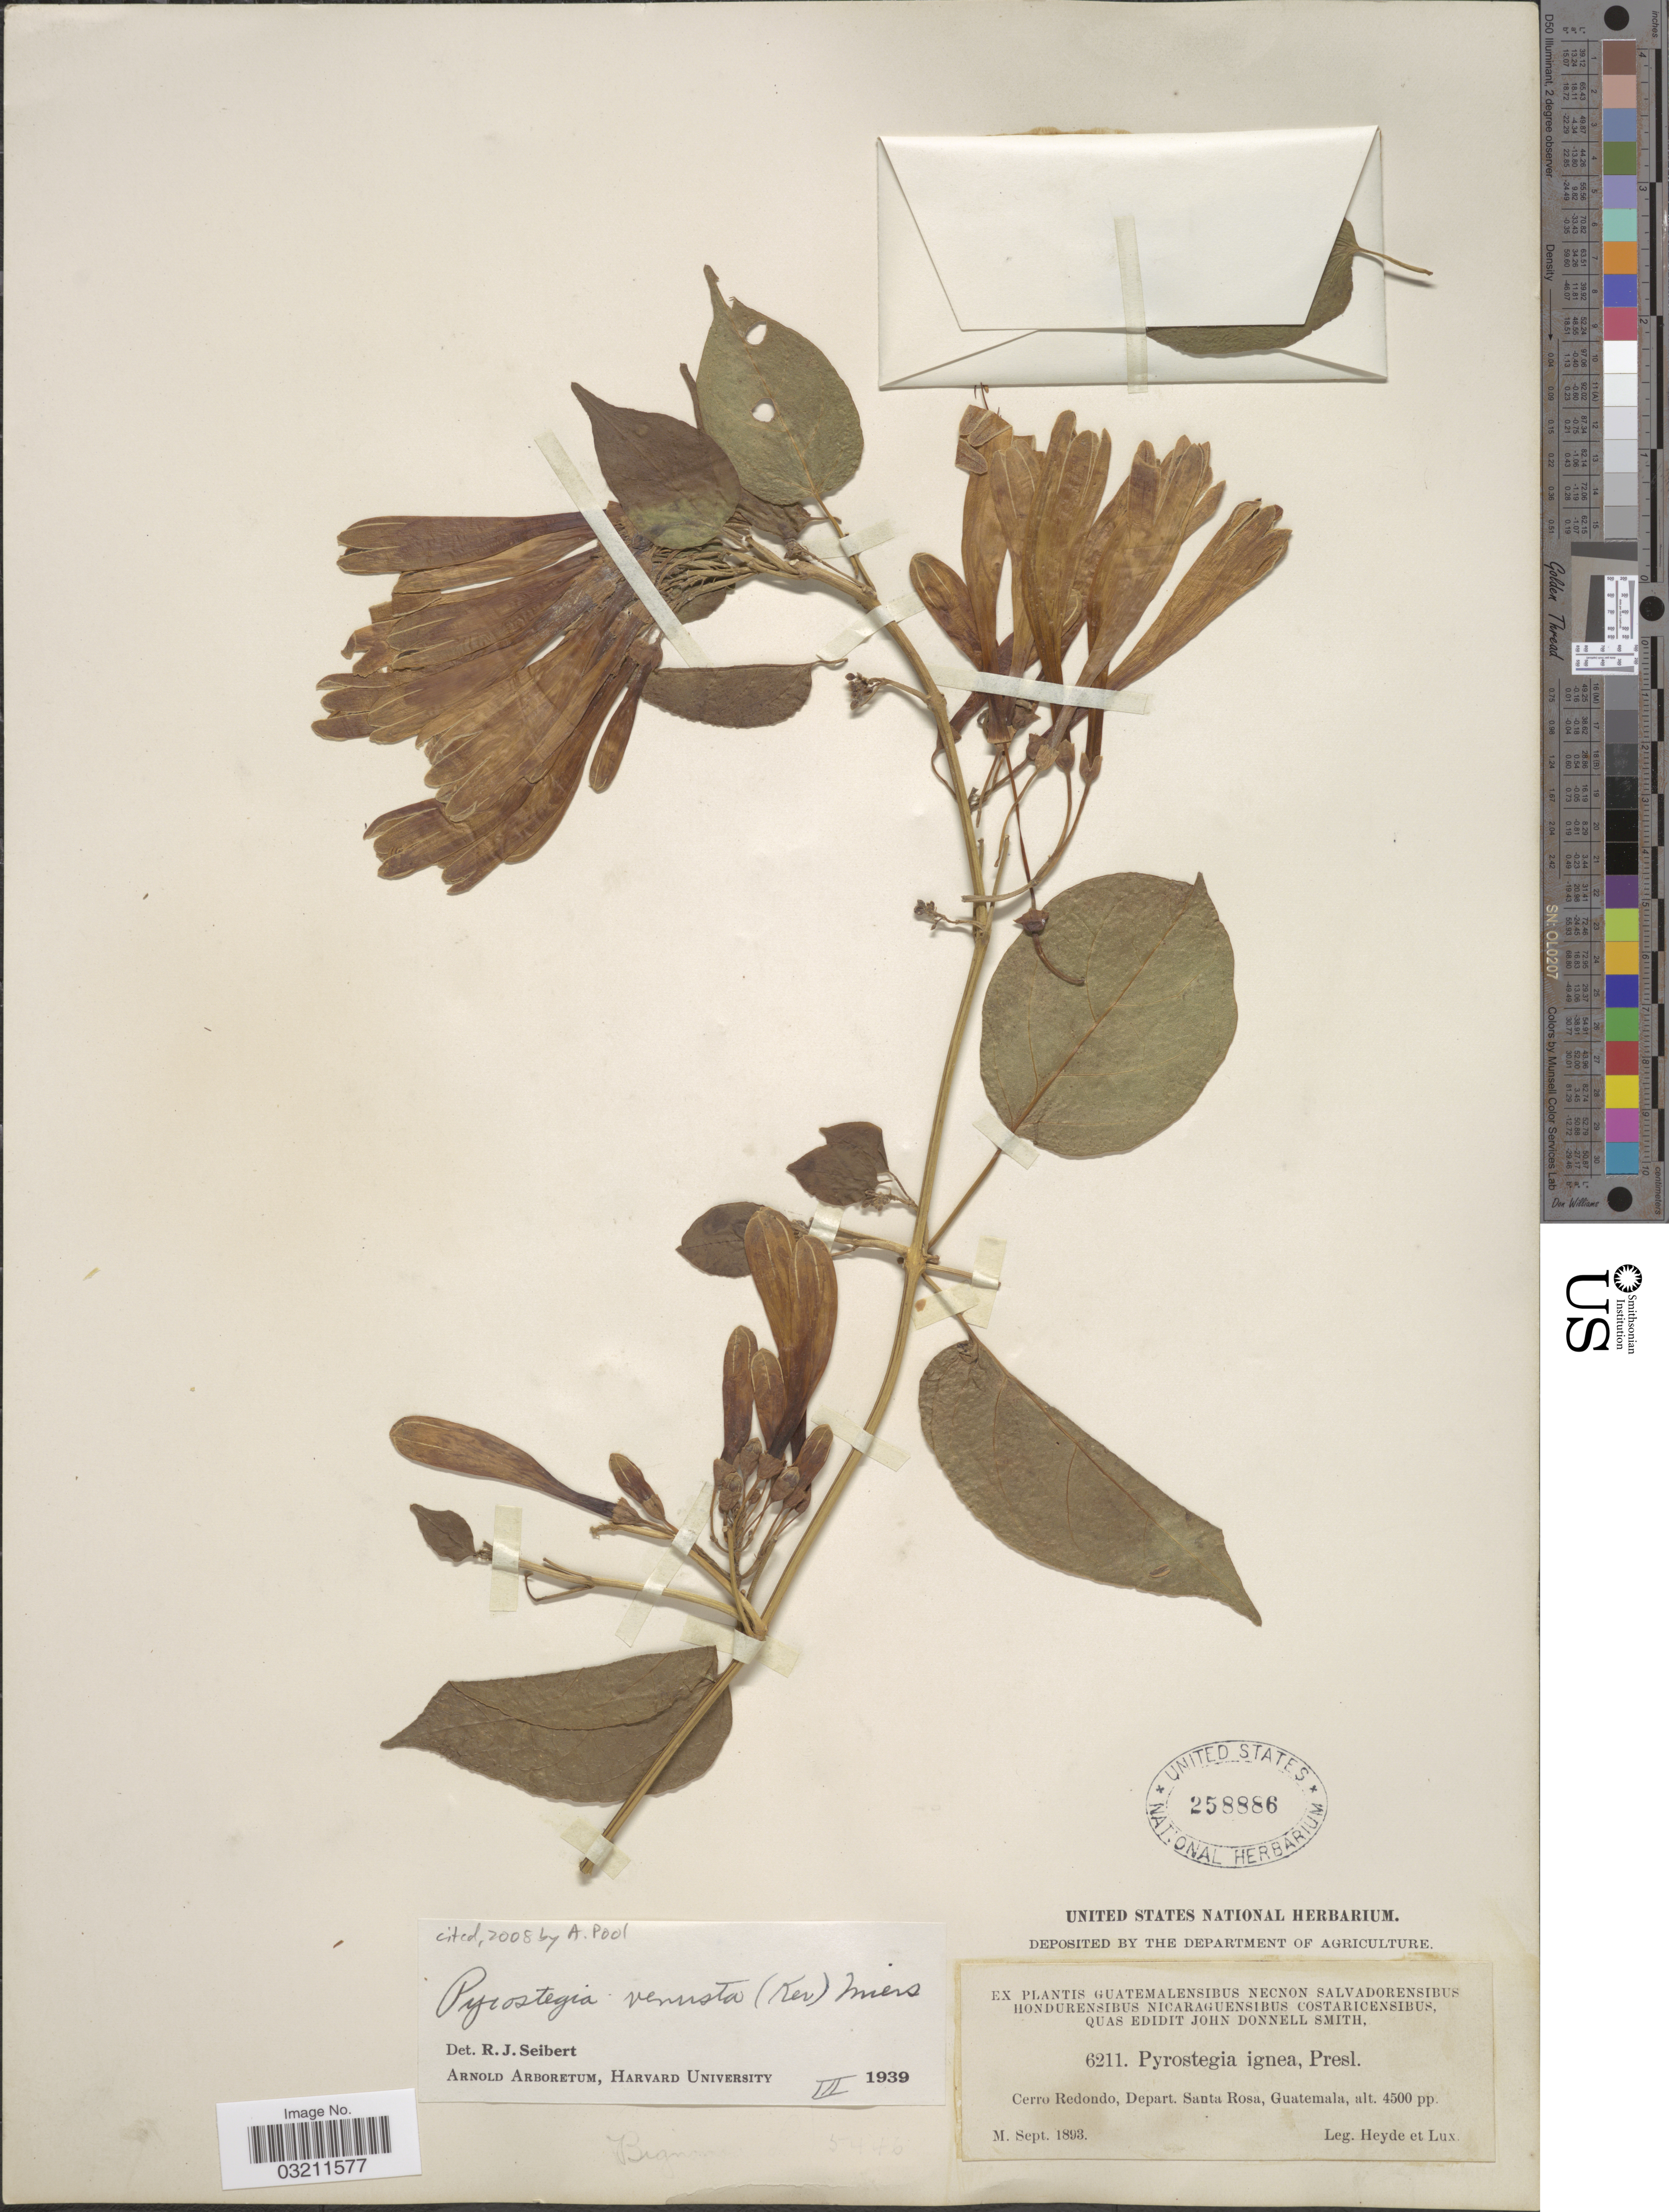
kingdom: Plantae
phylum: Tracheophyta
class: Magnoliopsida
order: Lamiales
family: Bignoniaceae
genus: Pyrostegia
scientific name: Pyrostegia venusta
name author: (Ker Gawl.) Miers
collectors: Heyde & Lux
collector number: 6211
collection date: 1893-09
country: Guatemala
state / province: Santa Rosa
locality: Cerro Redondo, Depart. Santa Rosa.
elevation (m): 1372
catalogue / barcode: US 258886